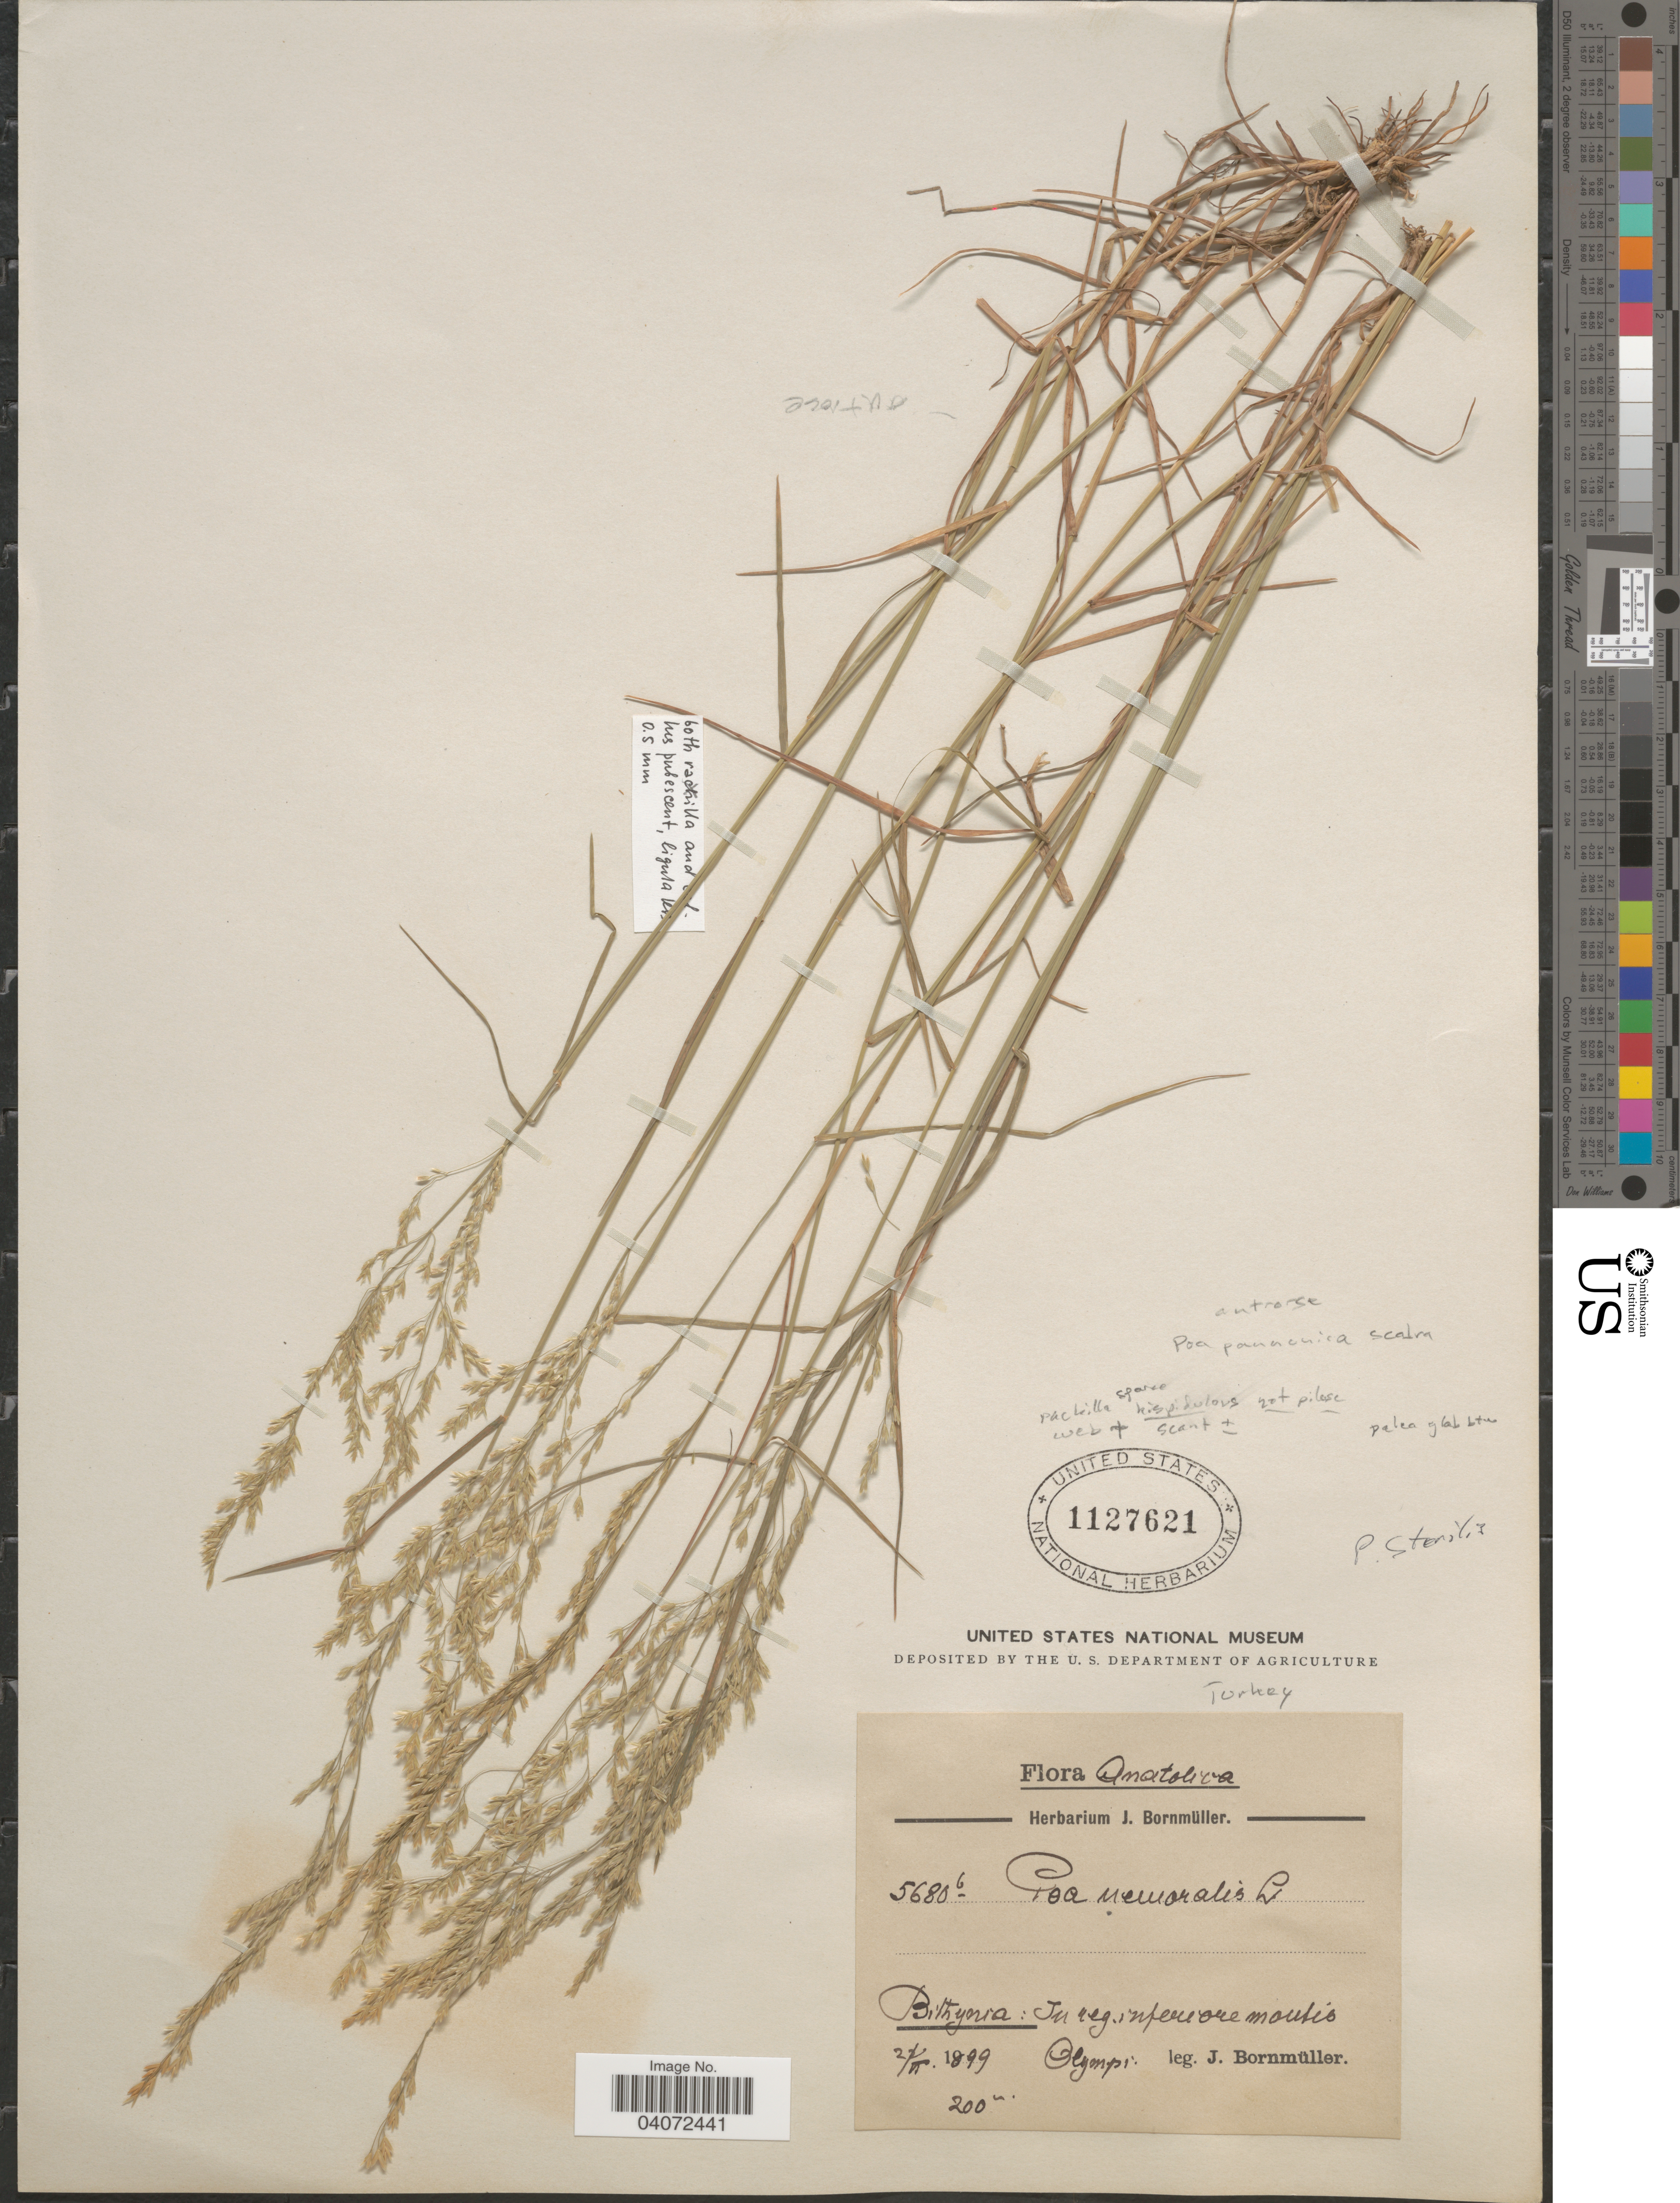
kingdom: Plantae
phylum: Tracheophyta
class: Liliopsida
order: Poales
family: Poaceae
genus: Poa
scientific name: Poa pannonica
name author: A. Kern.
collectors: J. Bornmüller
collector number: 5680b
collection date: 1899-06-22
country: Turkey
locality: Anatolica. Bithyoria: In reg. inferiore montis.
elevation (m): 200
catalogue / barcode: US 1127621